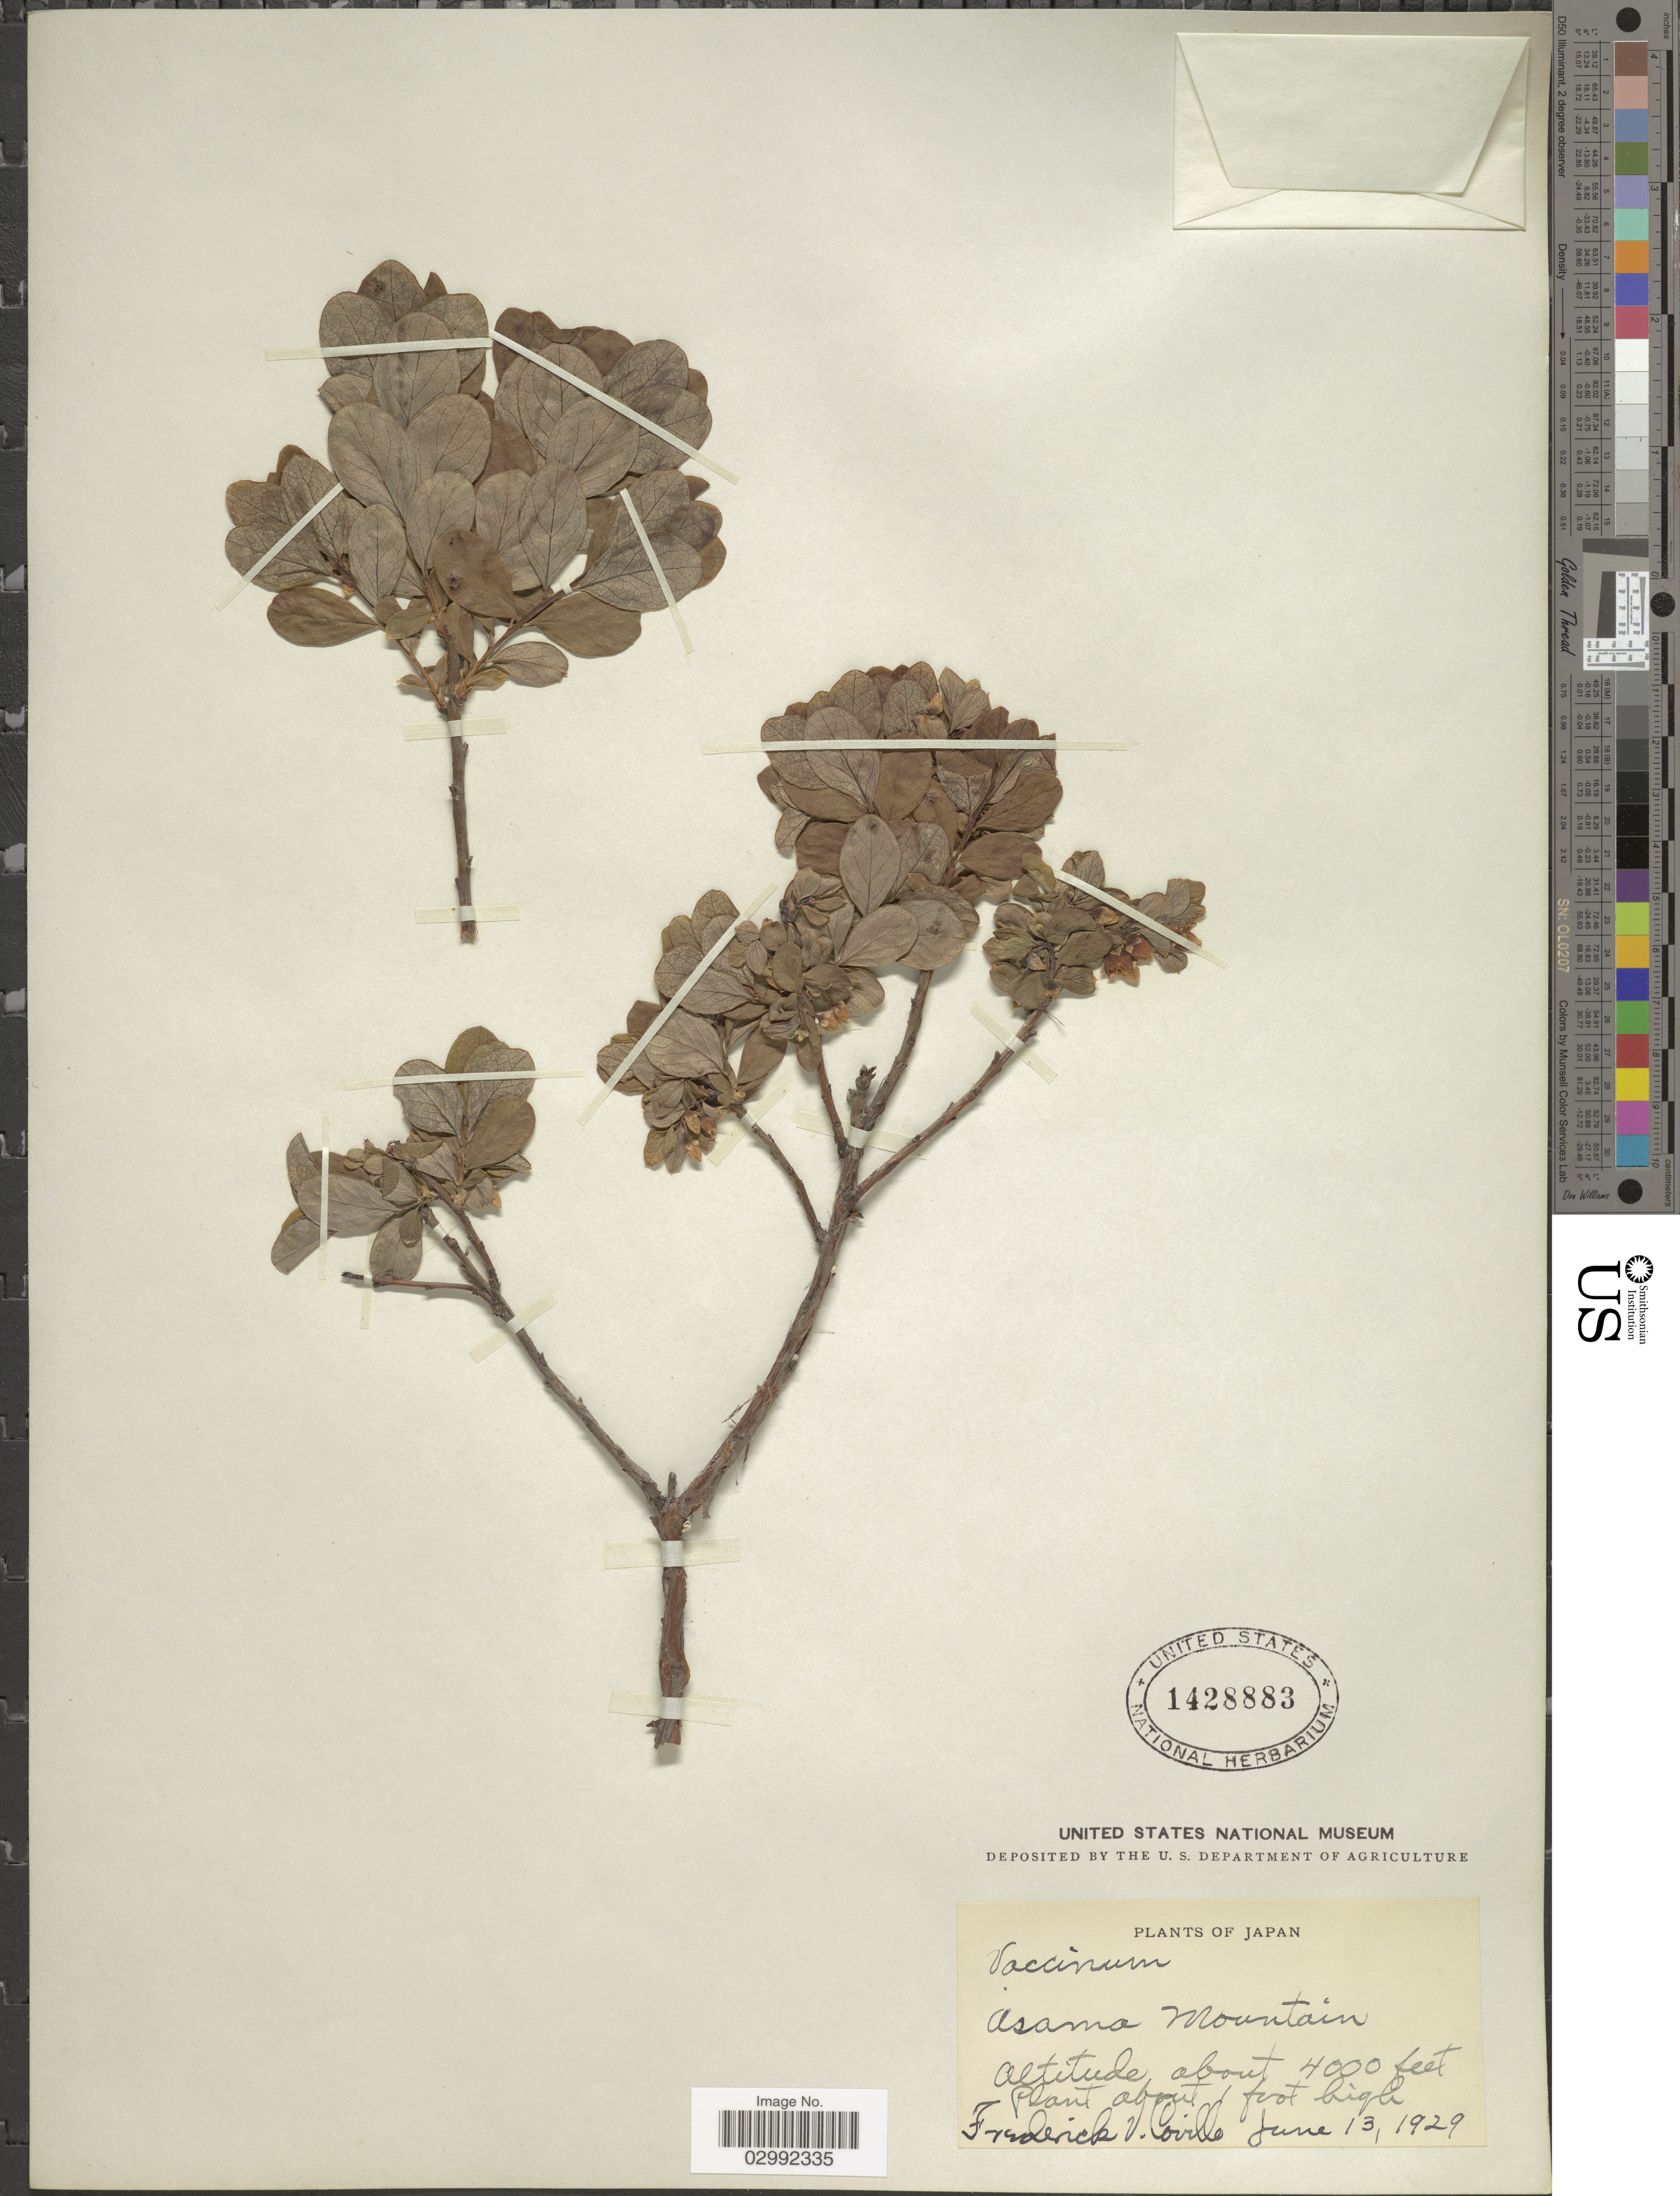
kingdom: Plantae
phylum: Tracheophyta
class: Magnoliopsida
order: Ericales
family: Ericaceae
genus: Vaccinium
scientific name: Vaccinium uliginosum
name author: L.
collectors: F. V. Coville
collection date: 1929-06-13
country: Japan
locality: Asama Mountain.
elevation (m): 1219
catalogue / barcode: US 1428883